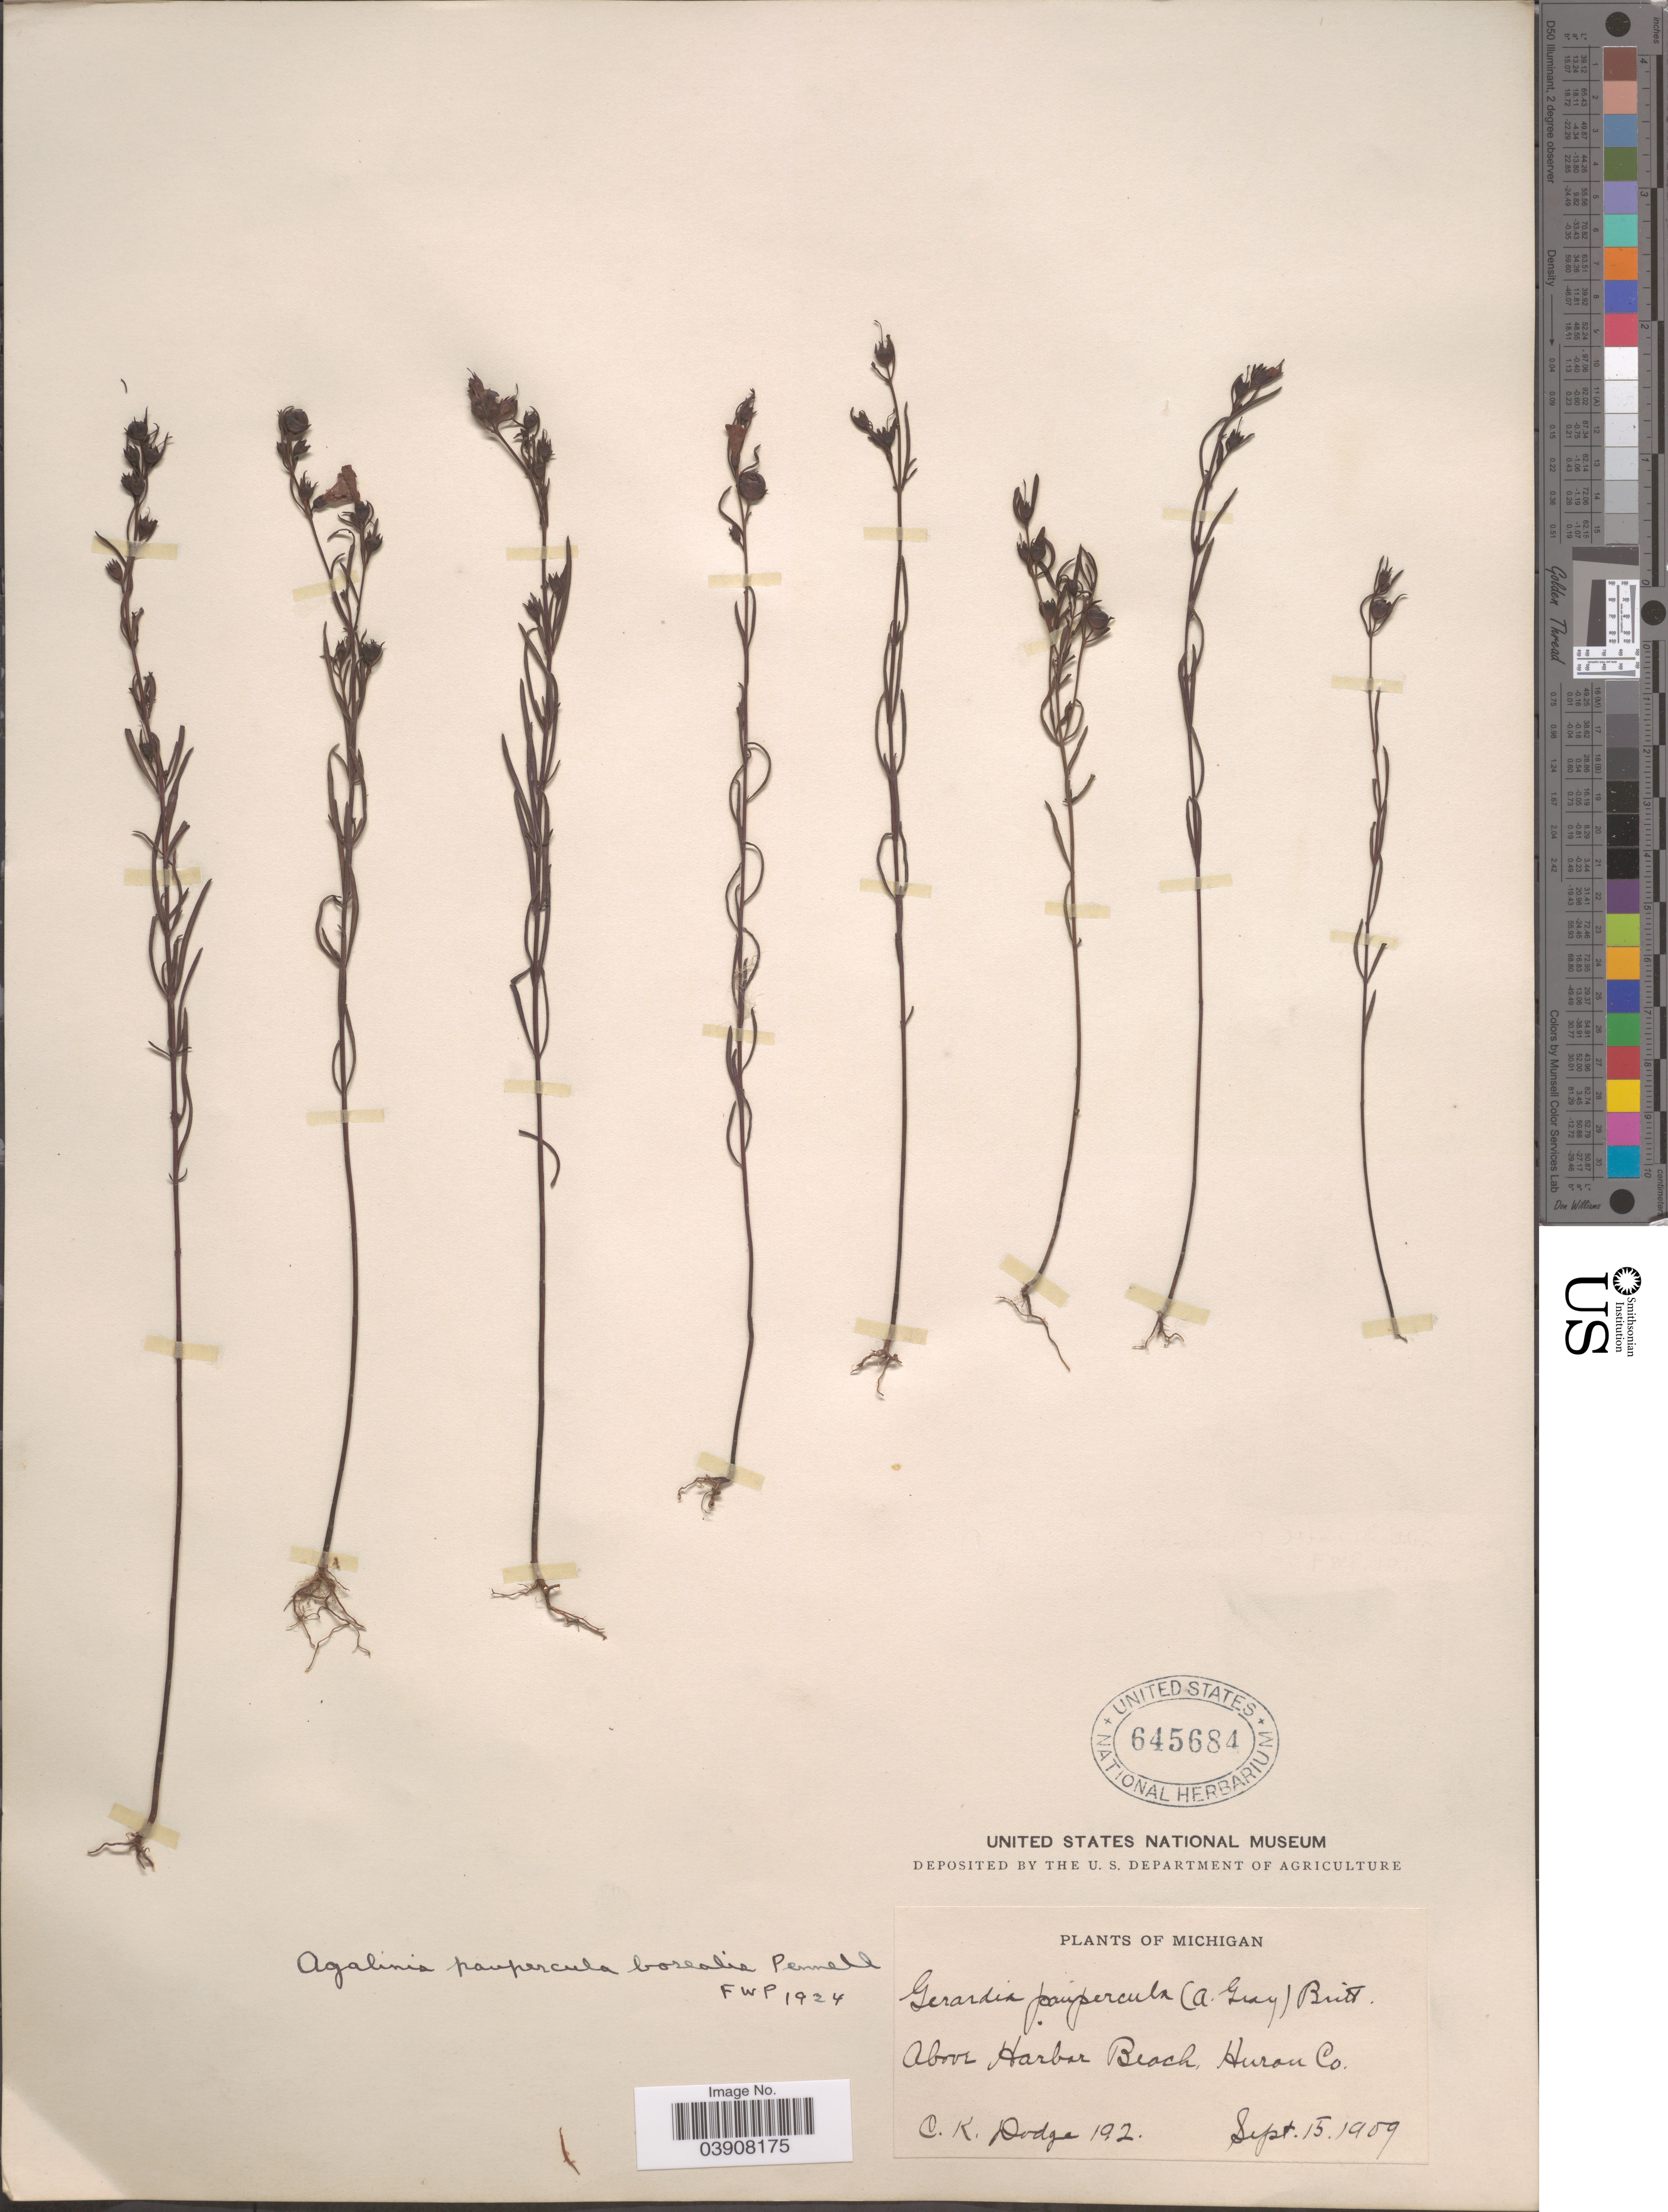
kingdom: Plantae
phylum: Tracheophyta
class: Magnoliopsida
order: Lamiales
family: Orobanchaceae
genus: Agalinis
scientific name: Agalinis paupercula var. borealis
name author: Pennell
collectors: C. Dodge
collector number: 192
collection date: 1909-09-15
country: United States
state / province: Michigan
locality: Above Harbor Beach, Huron Co.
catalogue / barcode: US 645684